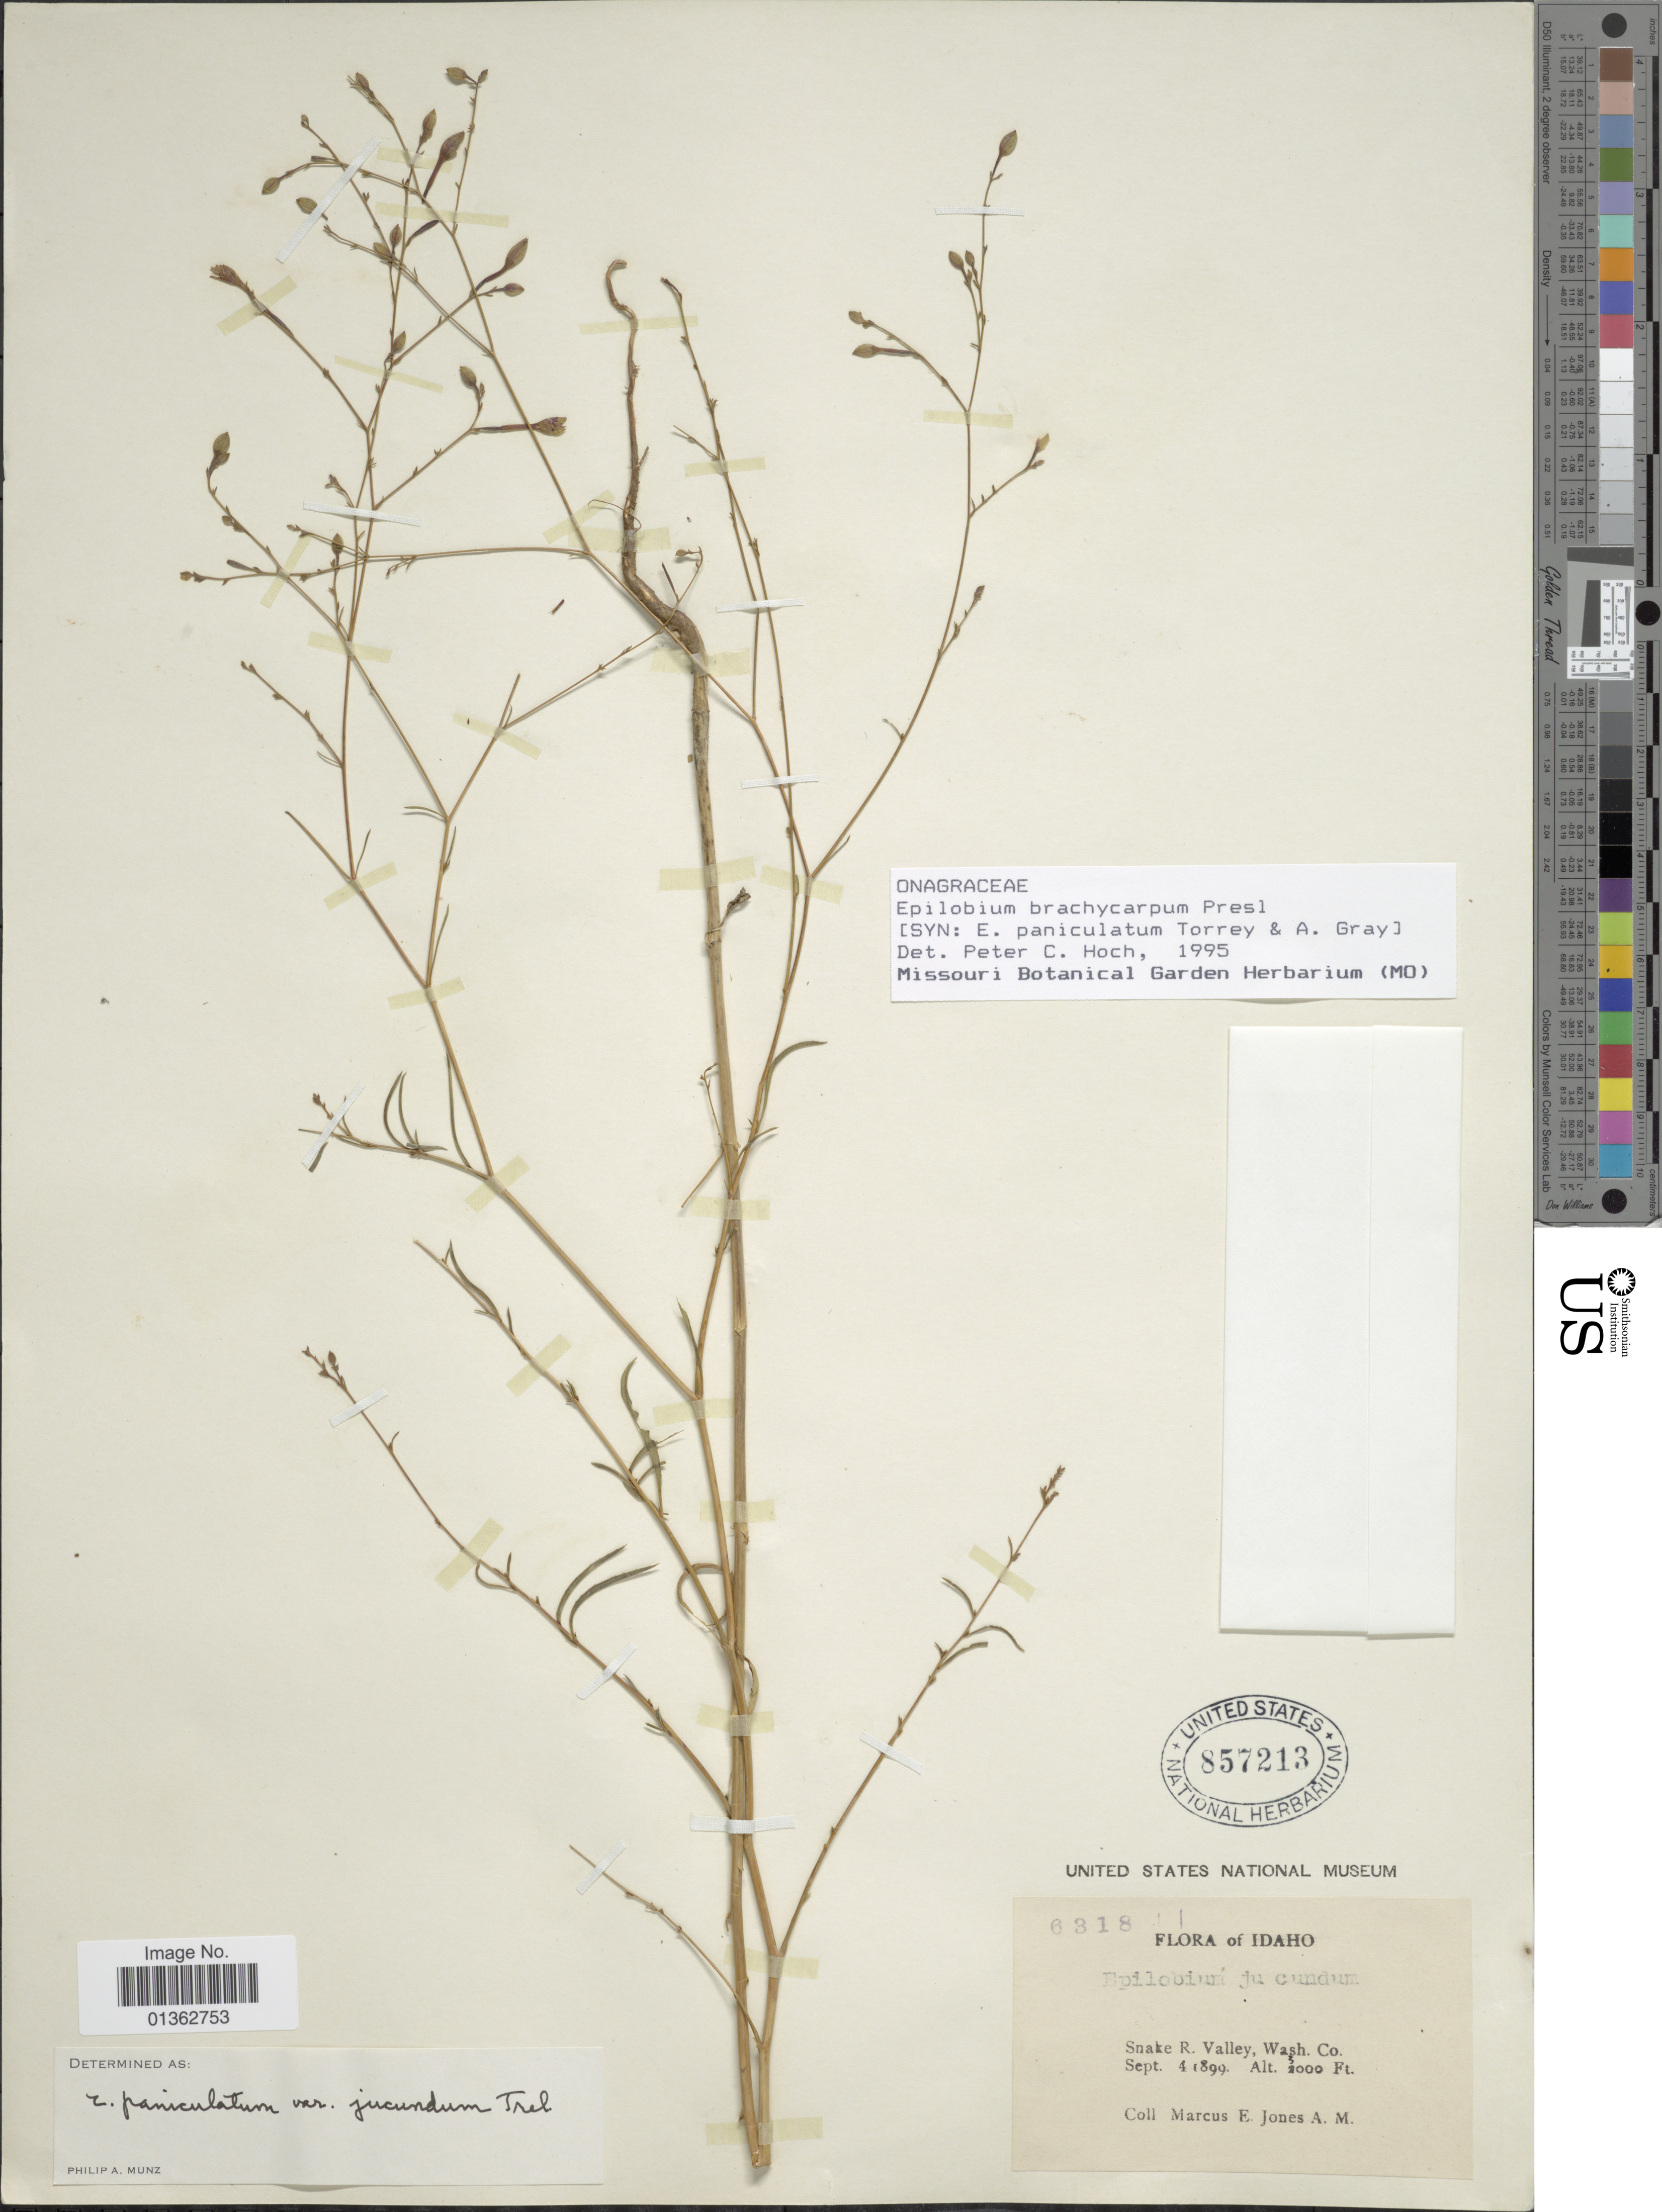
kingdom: Plantae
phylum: Tracheophyta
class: Magnoliopsida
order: Myrtales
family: Onagraceae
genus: Epilobium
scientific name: Epilobium brachycarpum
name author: C. Presl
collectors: M. E. Jones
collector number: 6318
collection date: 1899-09-04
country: United States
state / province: Idaho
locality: Snake R. Valley, Wash. Co.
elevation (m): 610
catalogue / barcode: US 857213